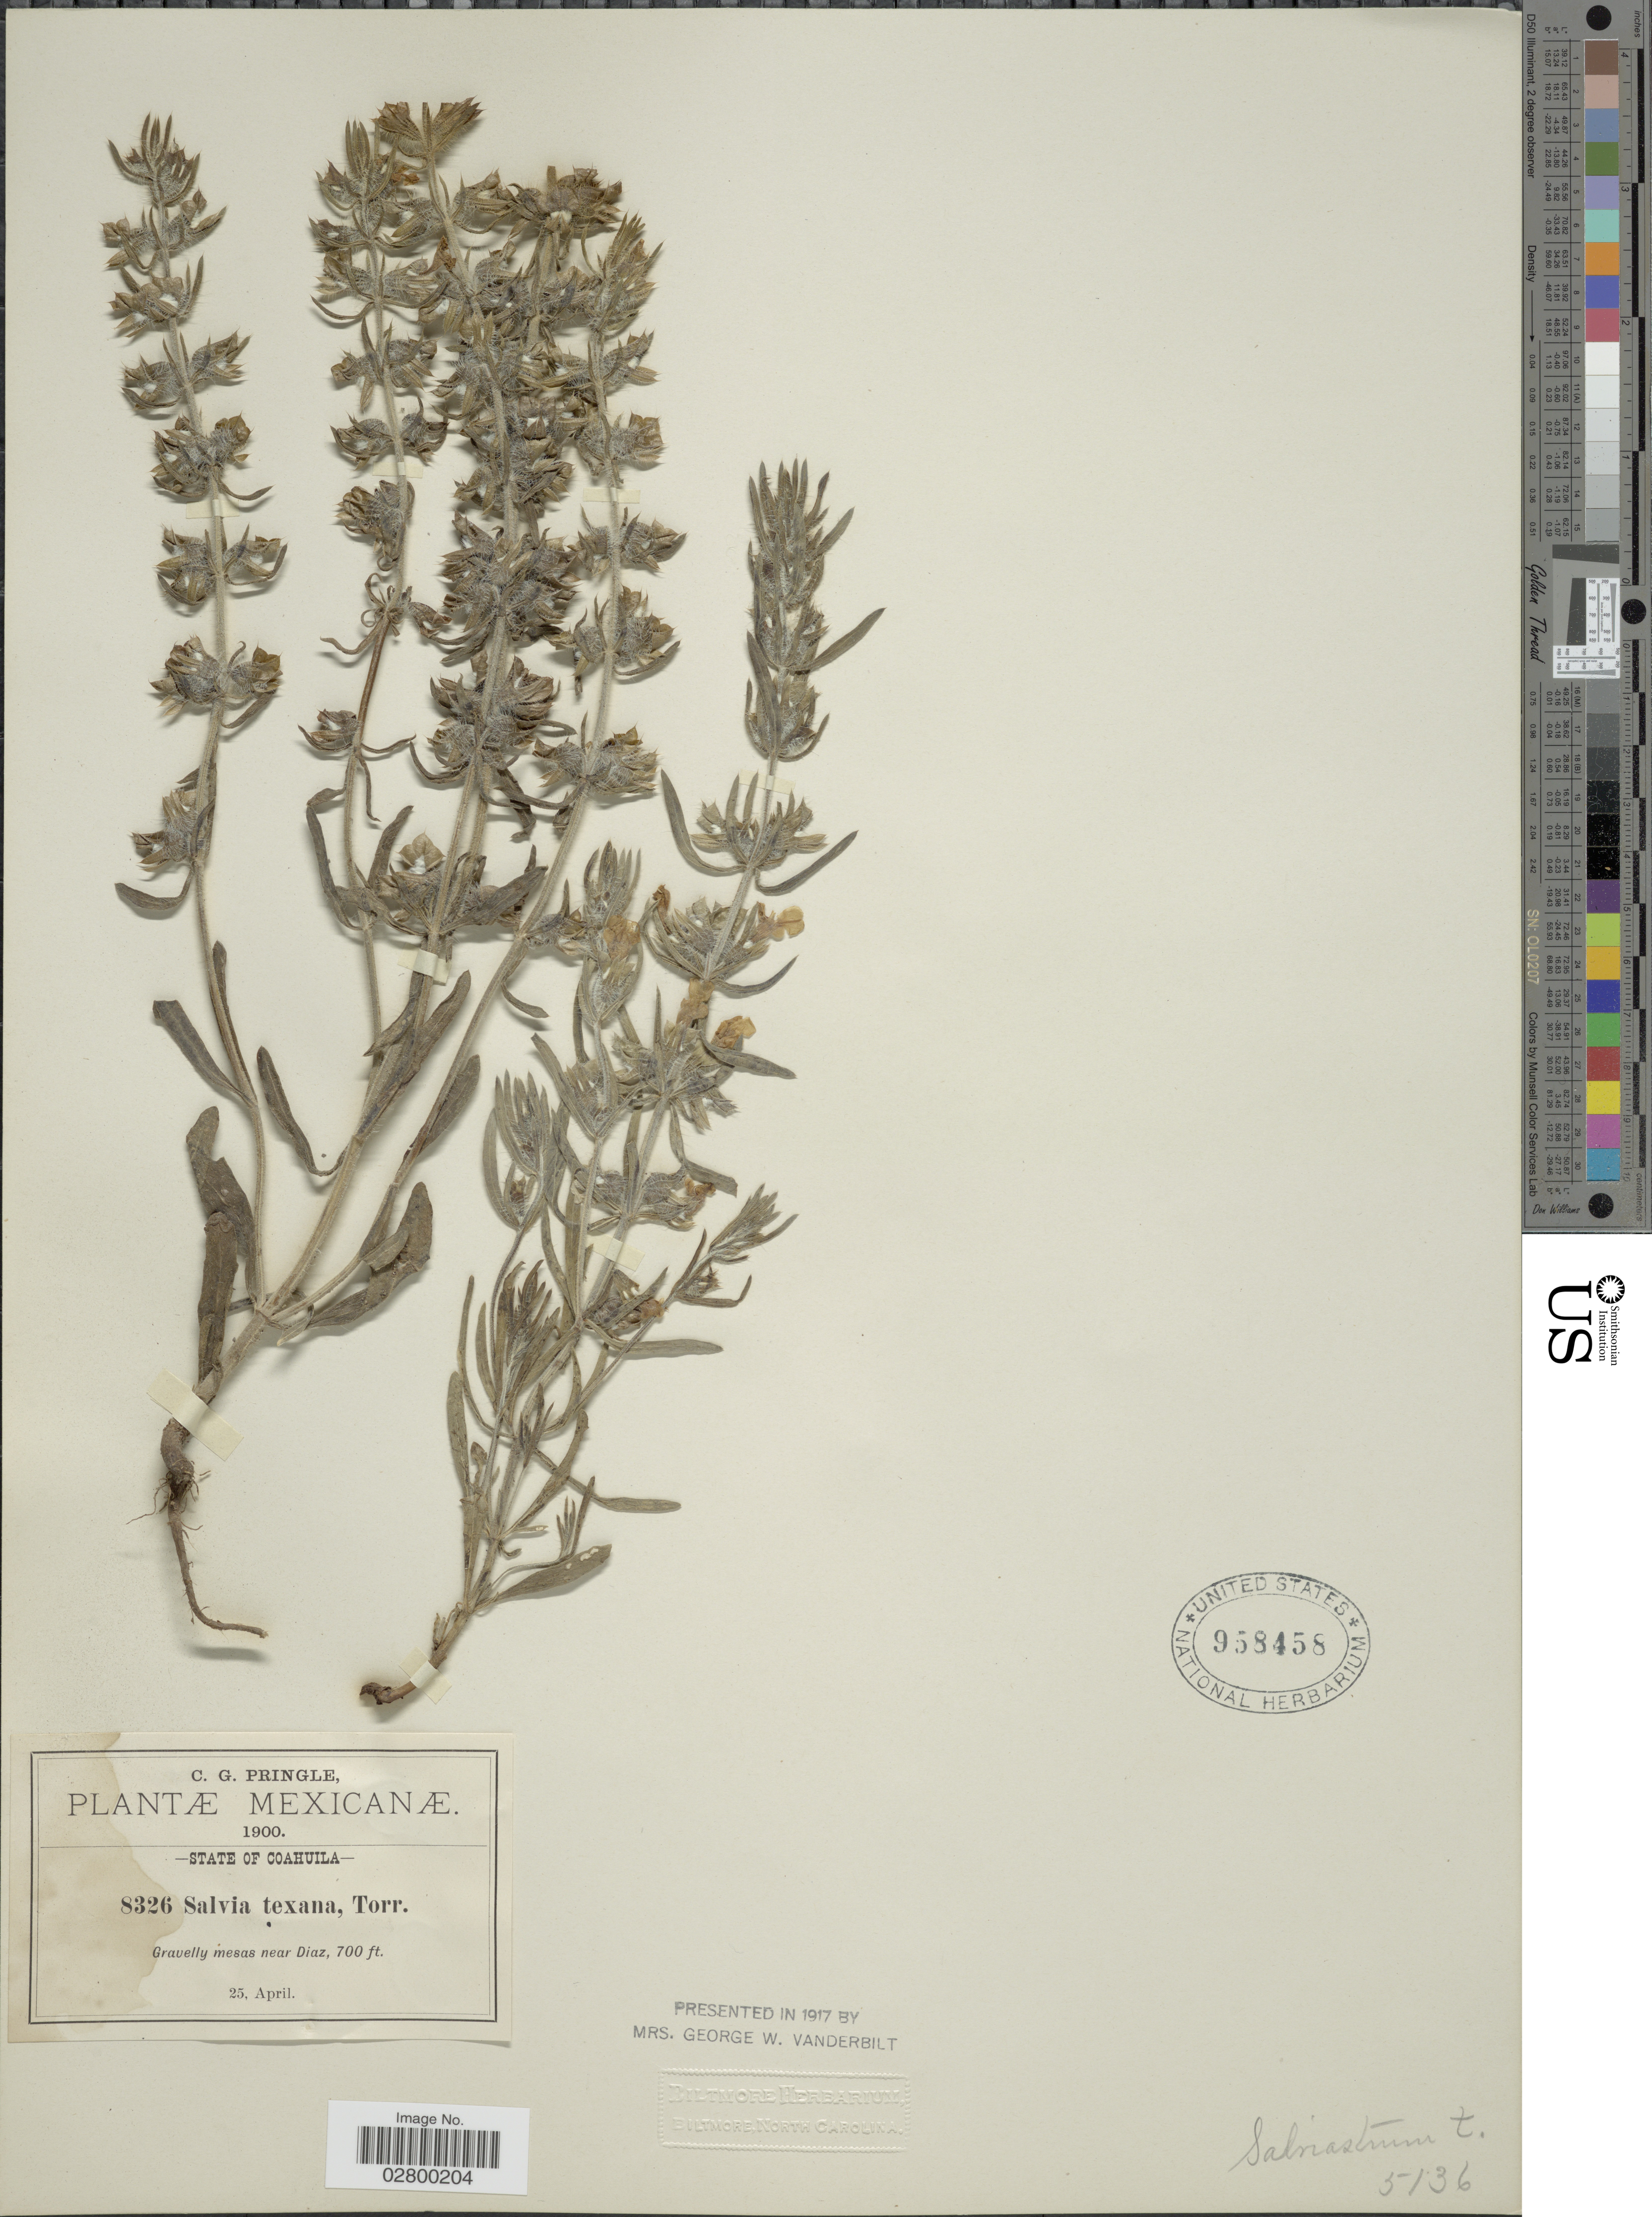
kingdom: Plantae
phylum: Tracheophyta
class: Magnoliopsida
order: Lamiales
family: Lamiaceae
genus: Salvia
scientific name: Salvia texana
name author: (Scheele) Torr.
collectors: C. G. Pringle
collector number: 8326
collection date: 1900-04-25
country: Mexico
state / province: Coahuila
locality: Gravelly mesas near Diaz.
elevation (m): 213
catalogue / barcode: US 958458